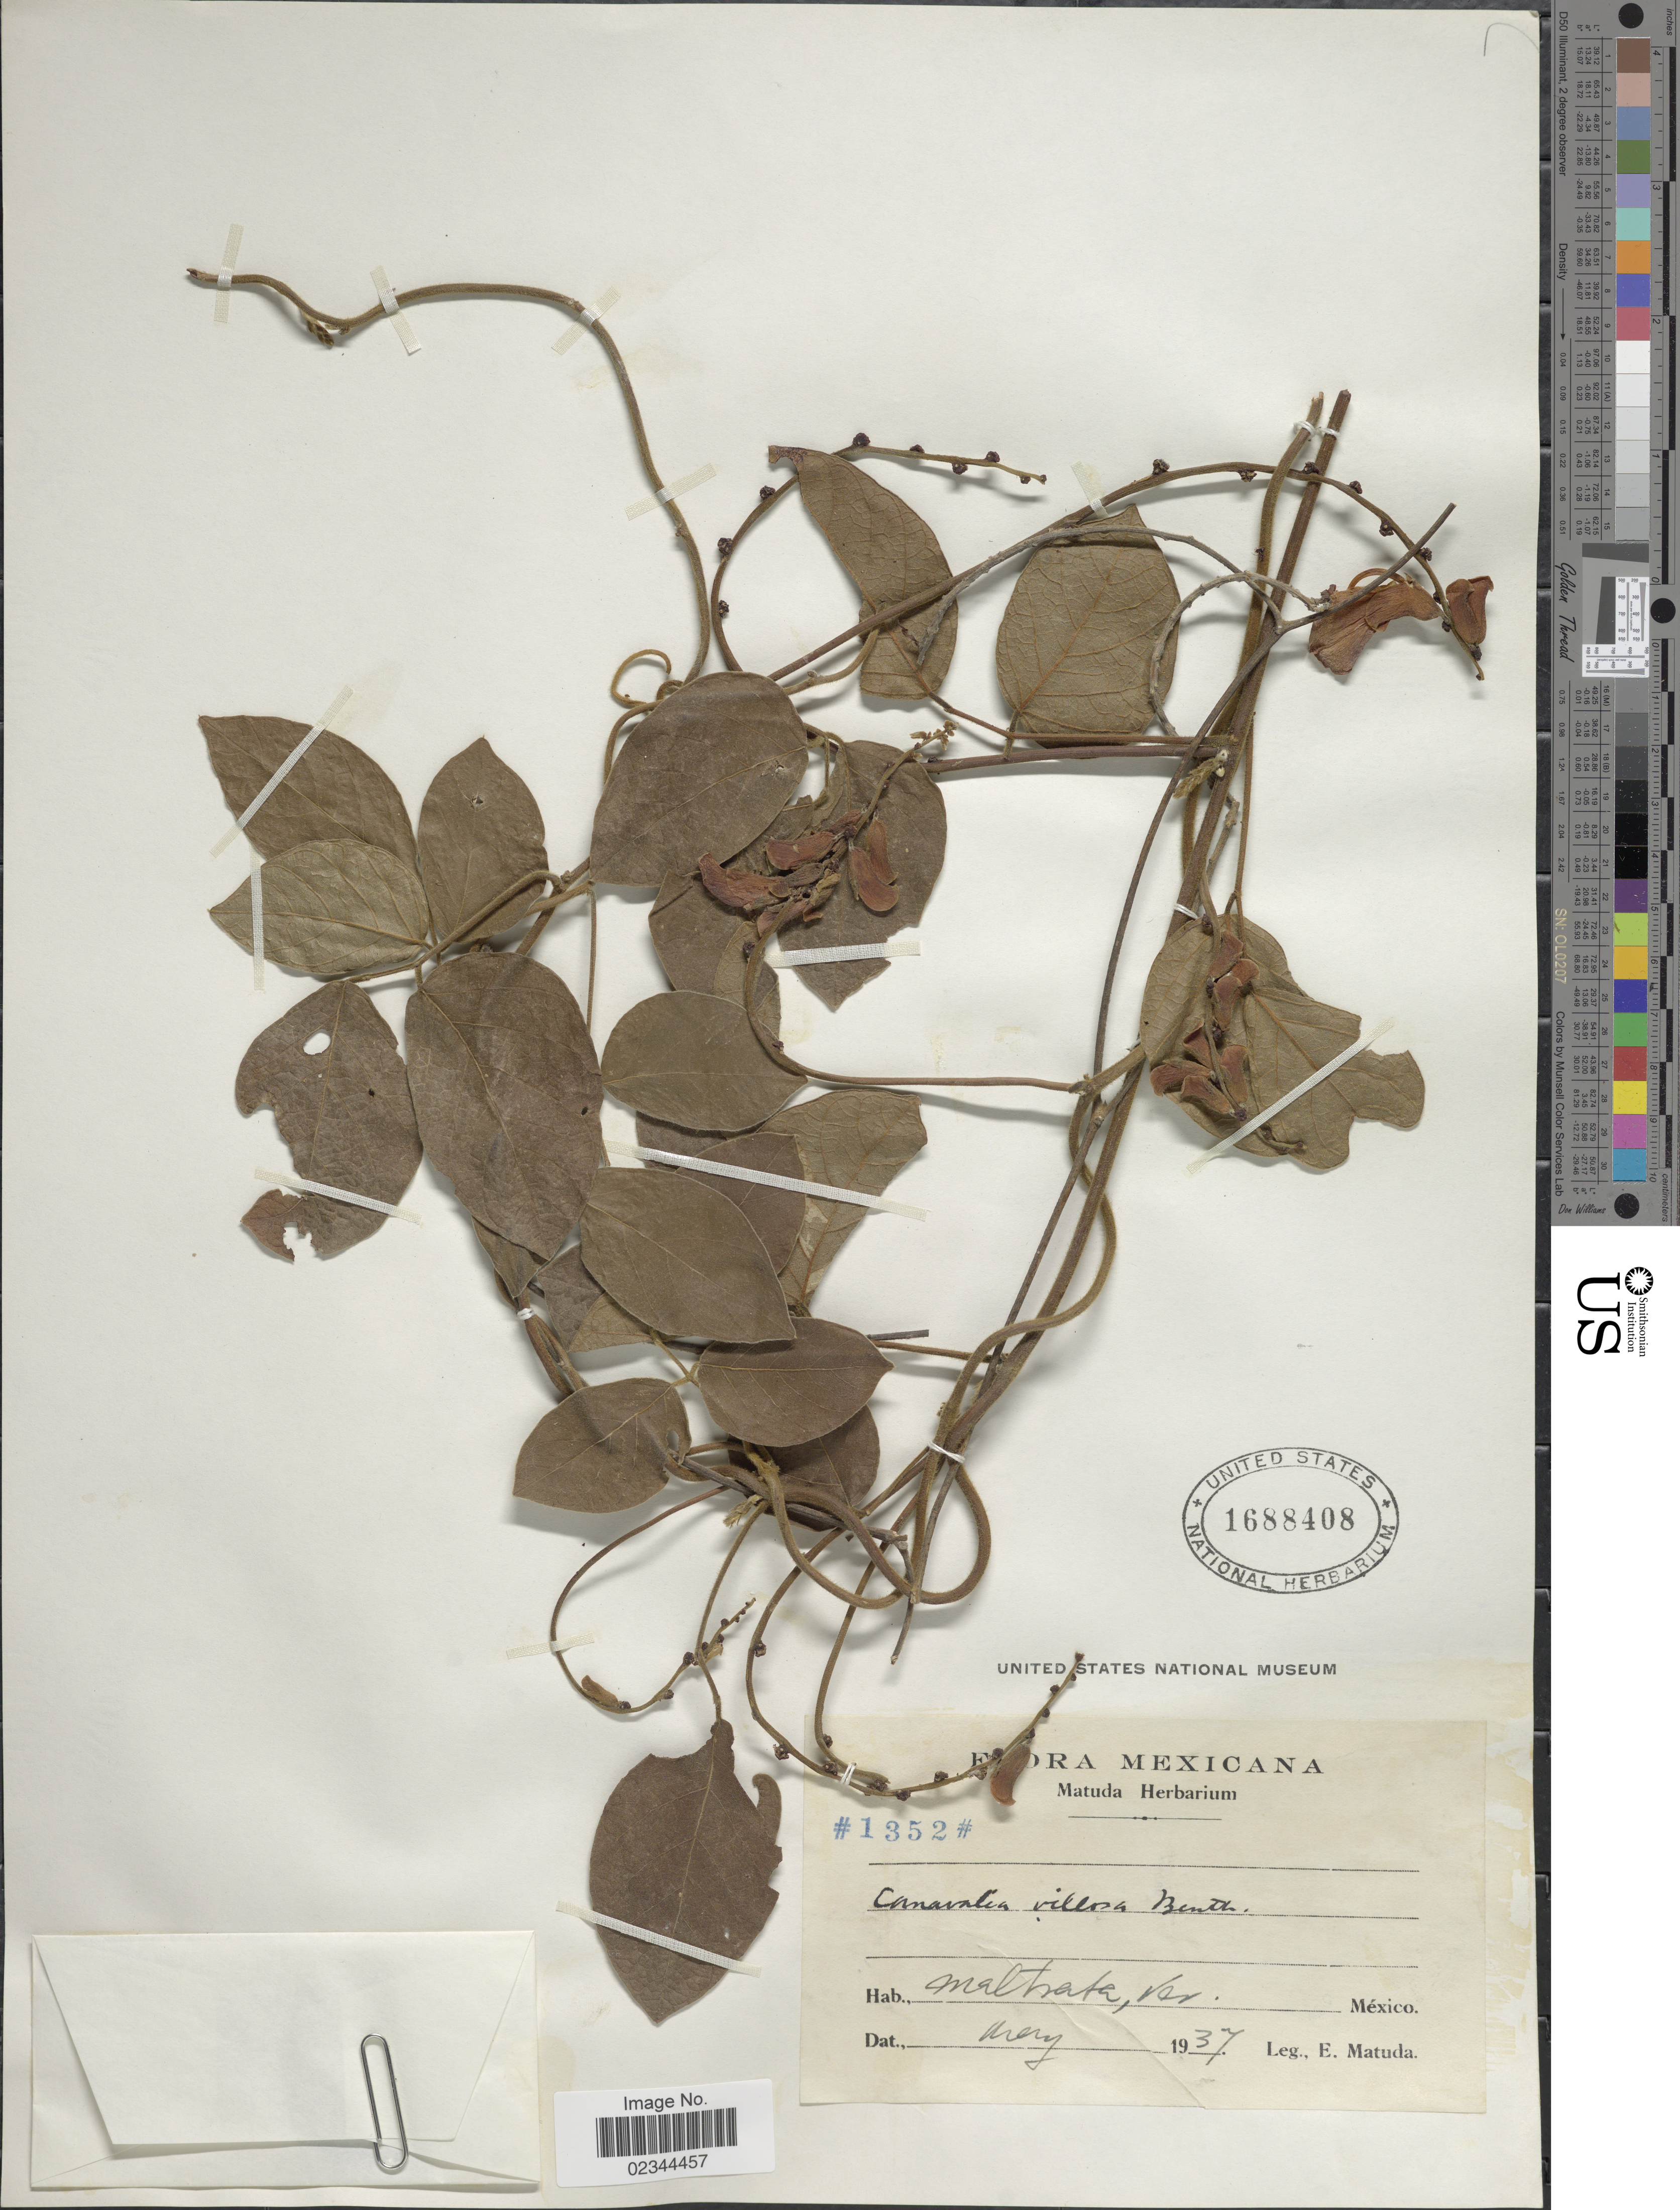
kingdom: Plantae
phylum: Tracheophyta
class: Magnoliopsida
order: Fabales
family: Fabaceae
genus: Canavalia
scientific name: Canavalia villosa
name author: Benth.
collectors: E. Matuda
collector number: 1352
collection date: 1937-05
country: Mexico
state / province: Veracruz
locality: Maltzata, Ver.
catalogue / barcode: US 1688408